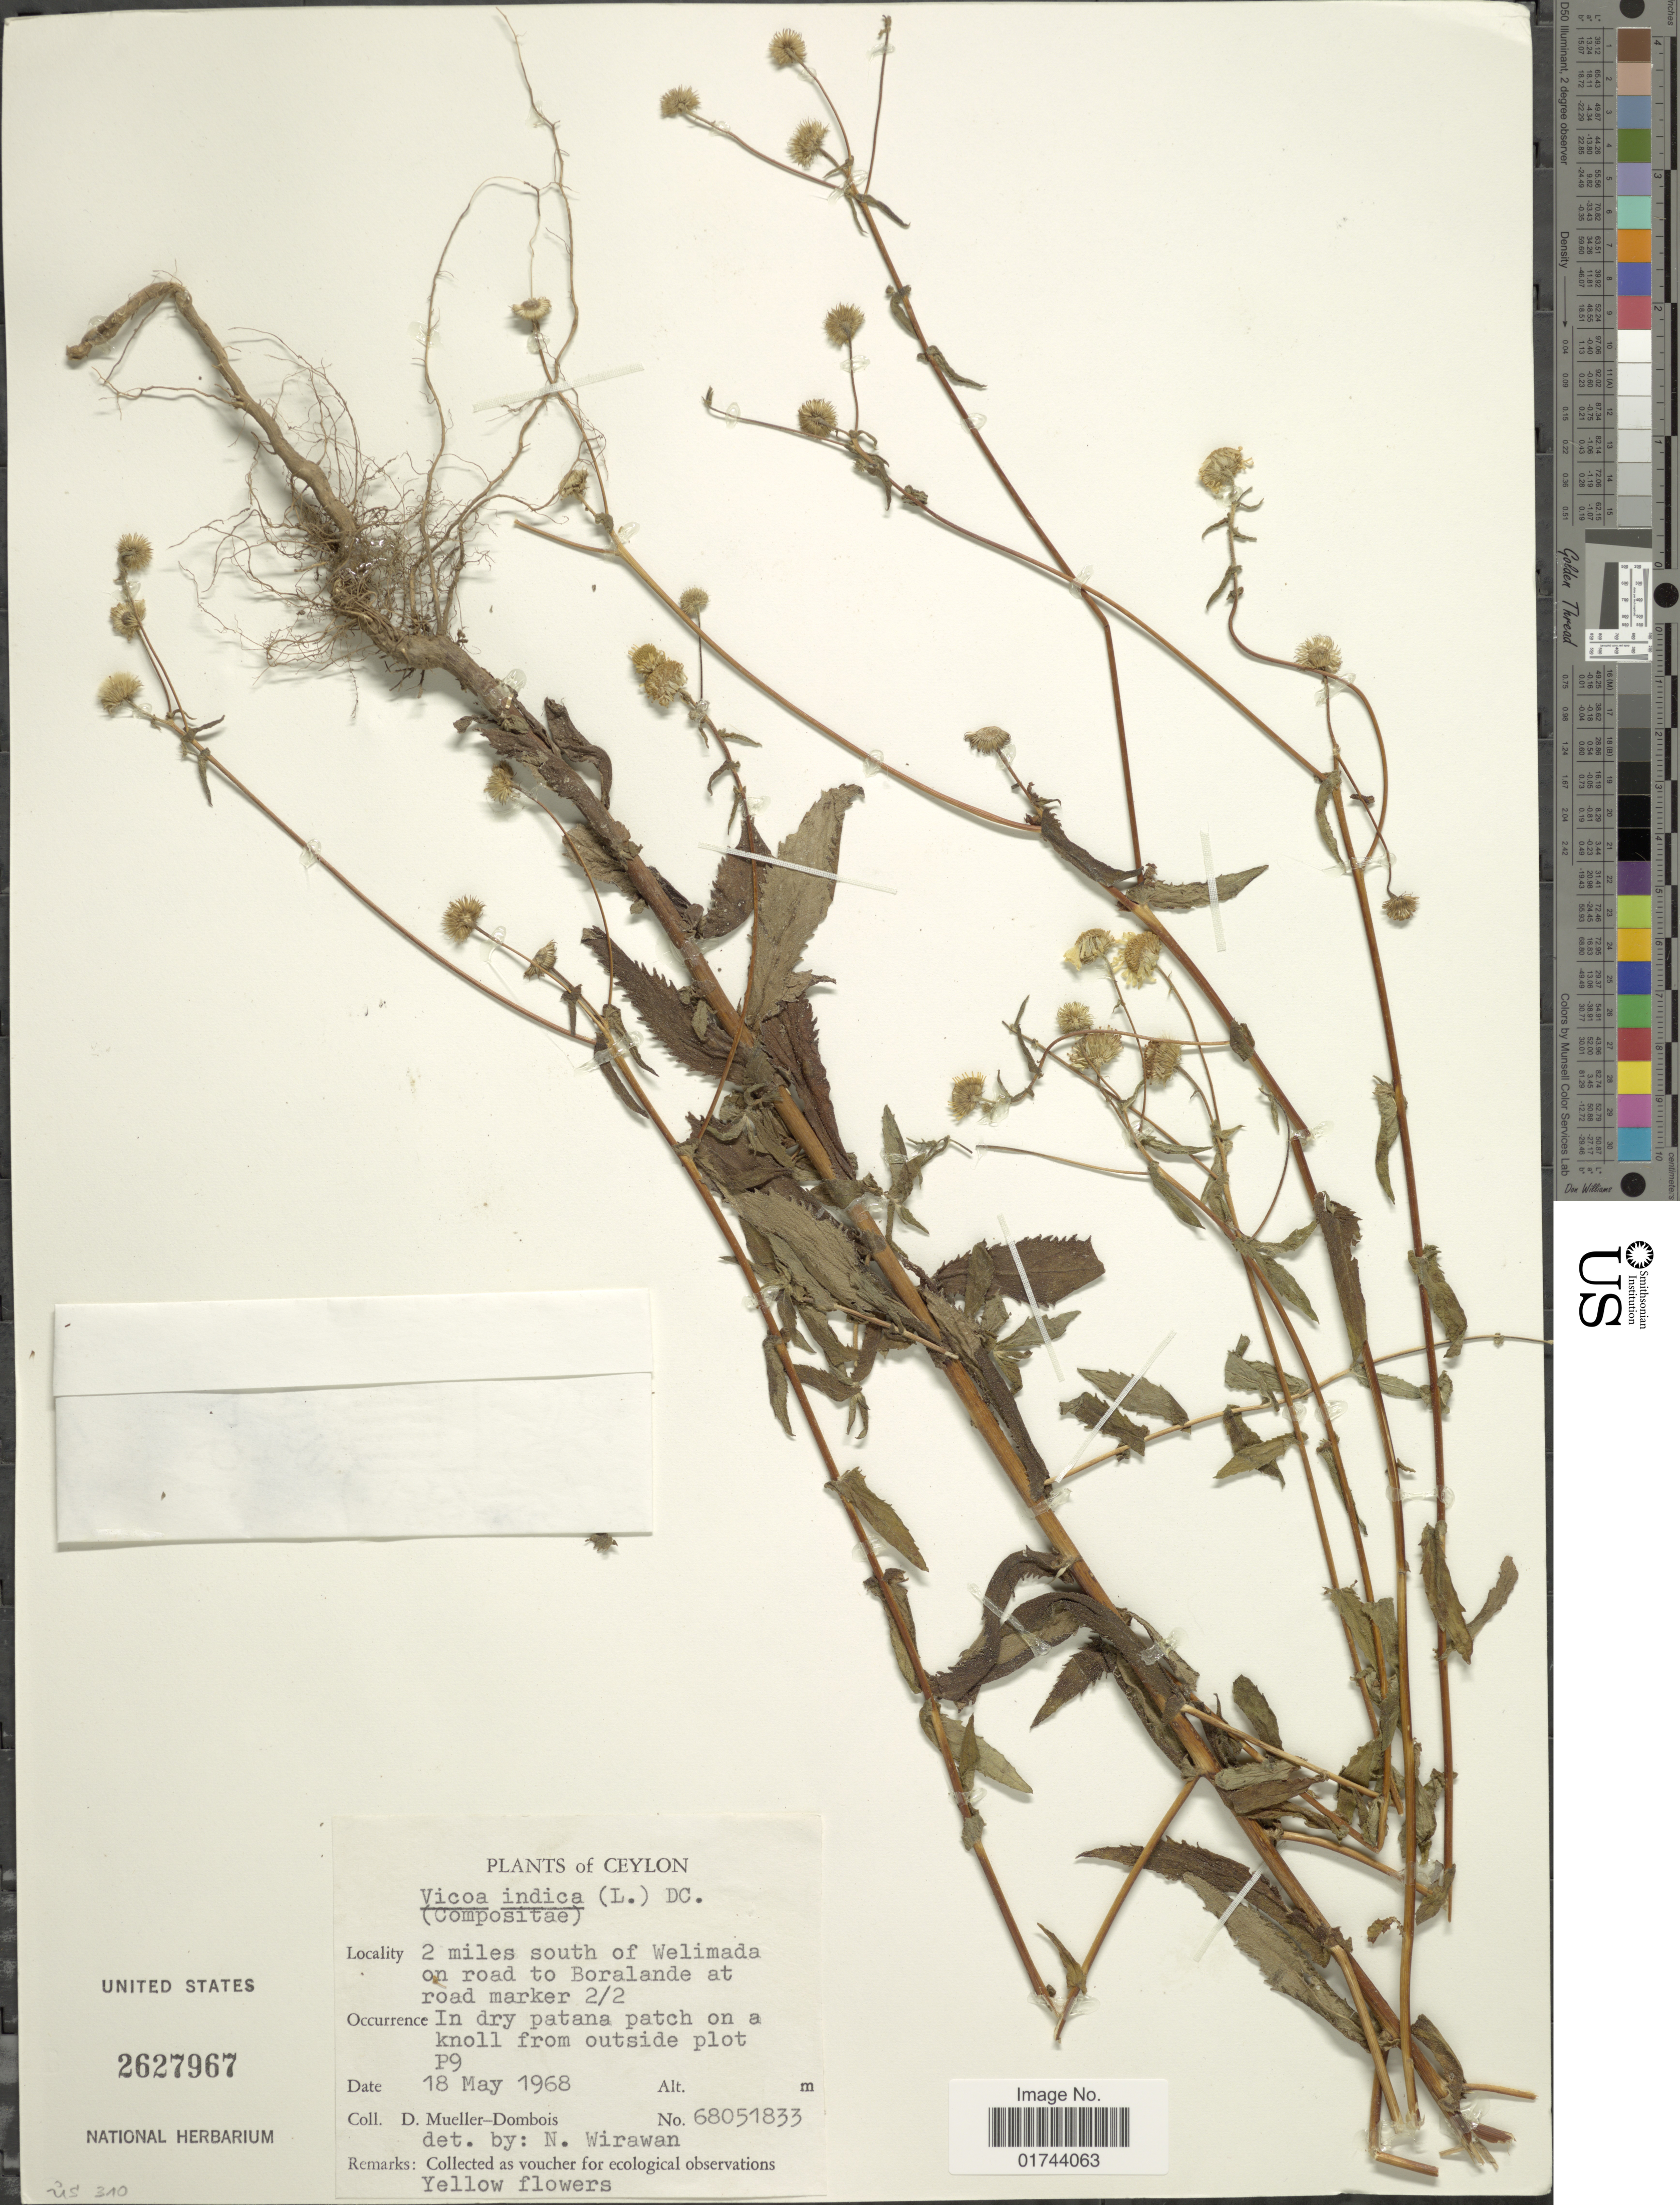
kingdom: Plantae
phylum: Tracheophyta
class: Magnoliopsida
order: Asterales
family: Asteraceae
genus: Inula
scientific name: Inula indica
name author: L.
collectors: D. Mueller-Dombois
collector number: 68051833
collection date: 1968-05-18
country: Sri Lanka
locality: Ceylon, 2 miles south of Welimada on road to Boralande at road marker 2/2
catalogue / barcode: US 2627967